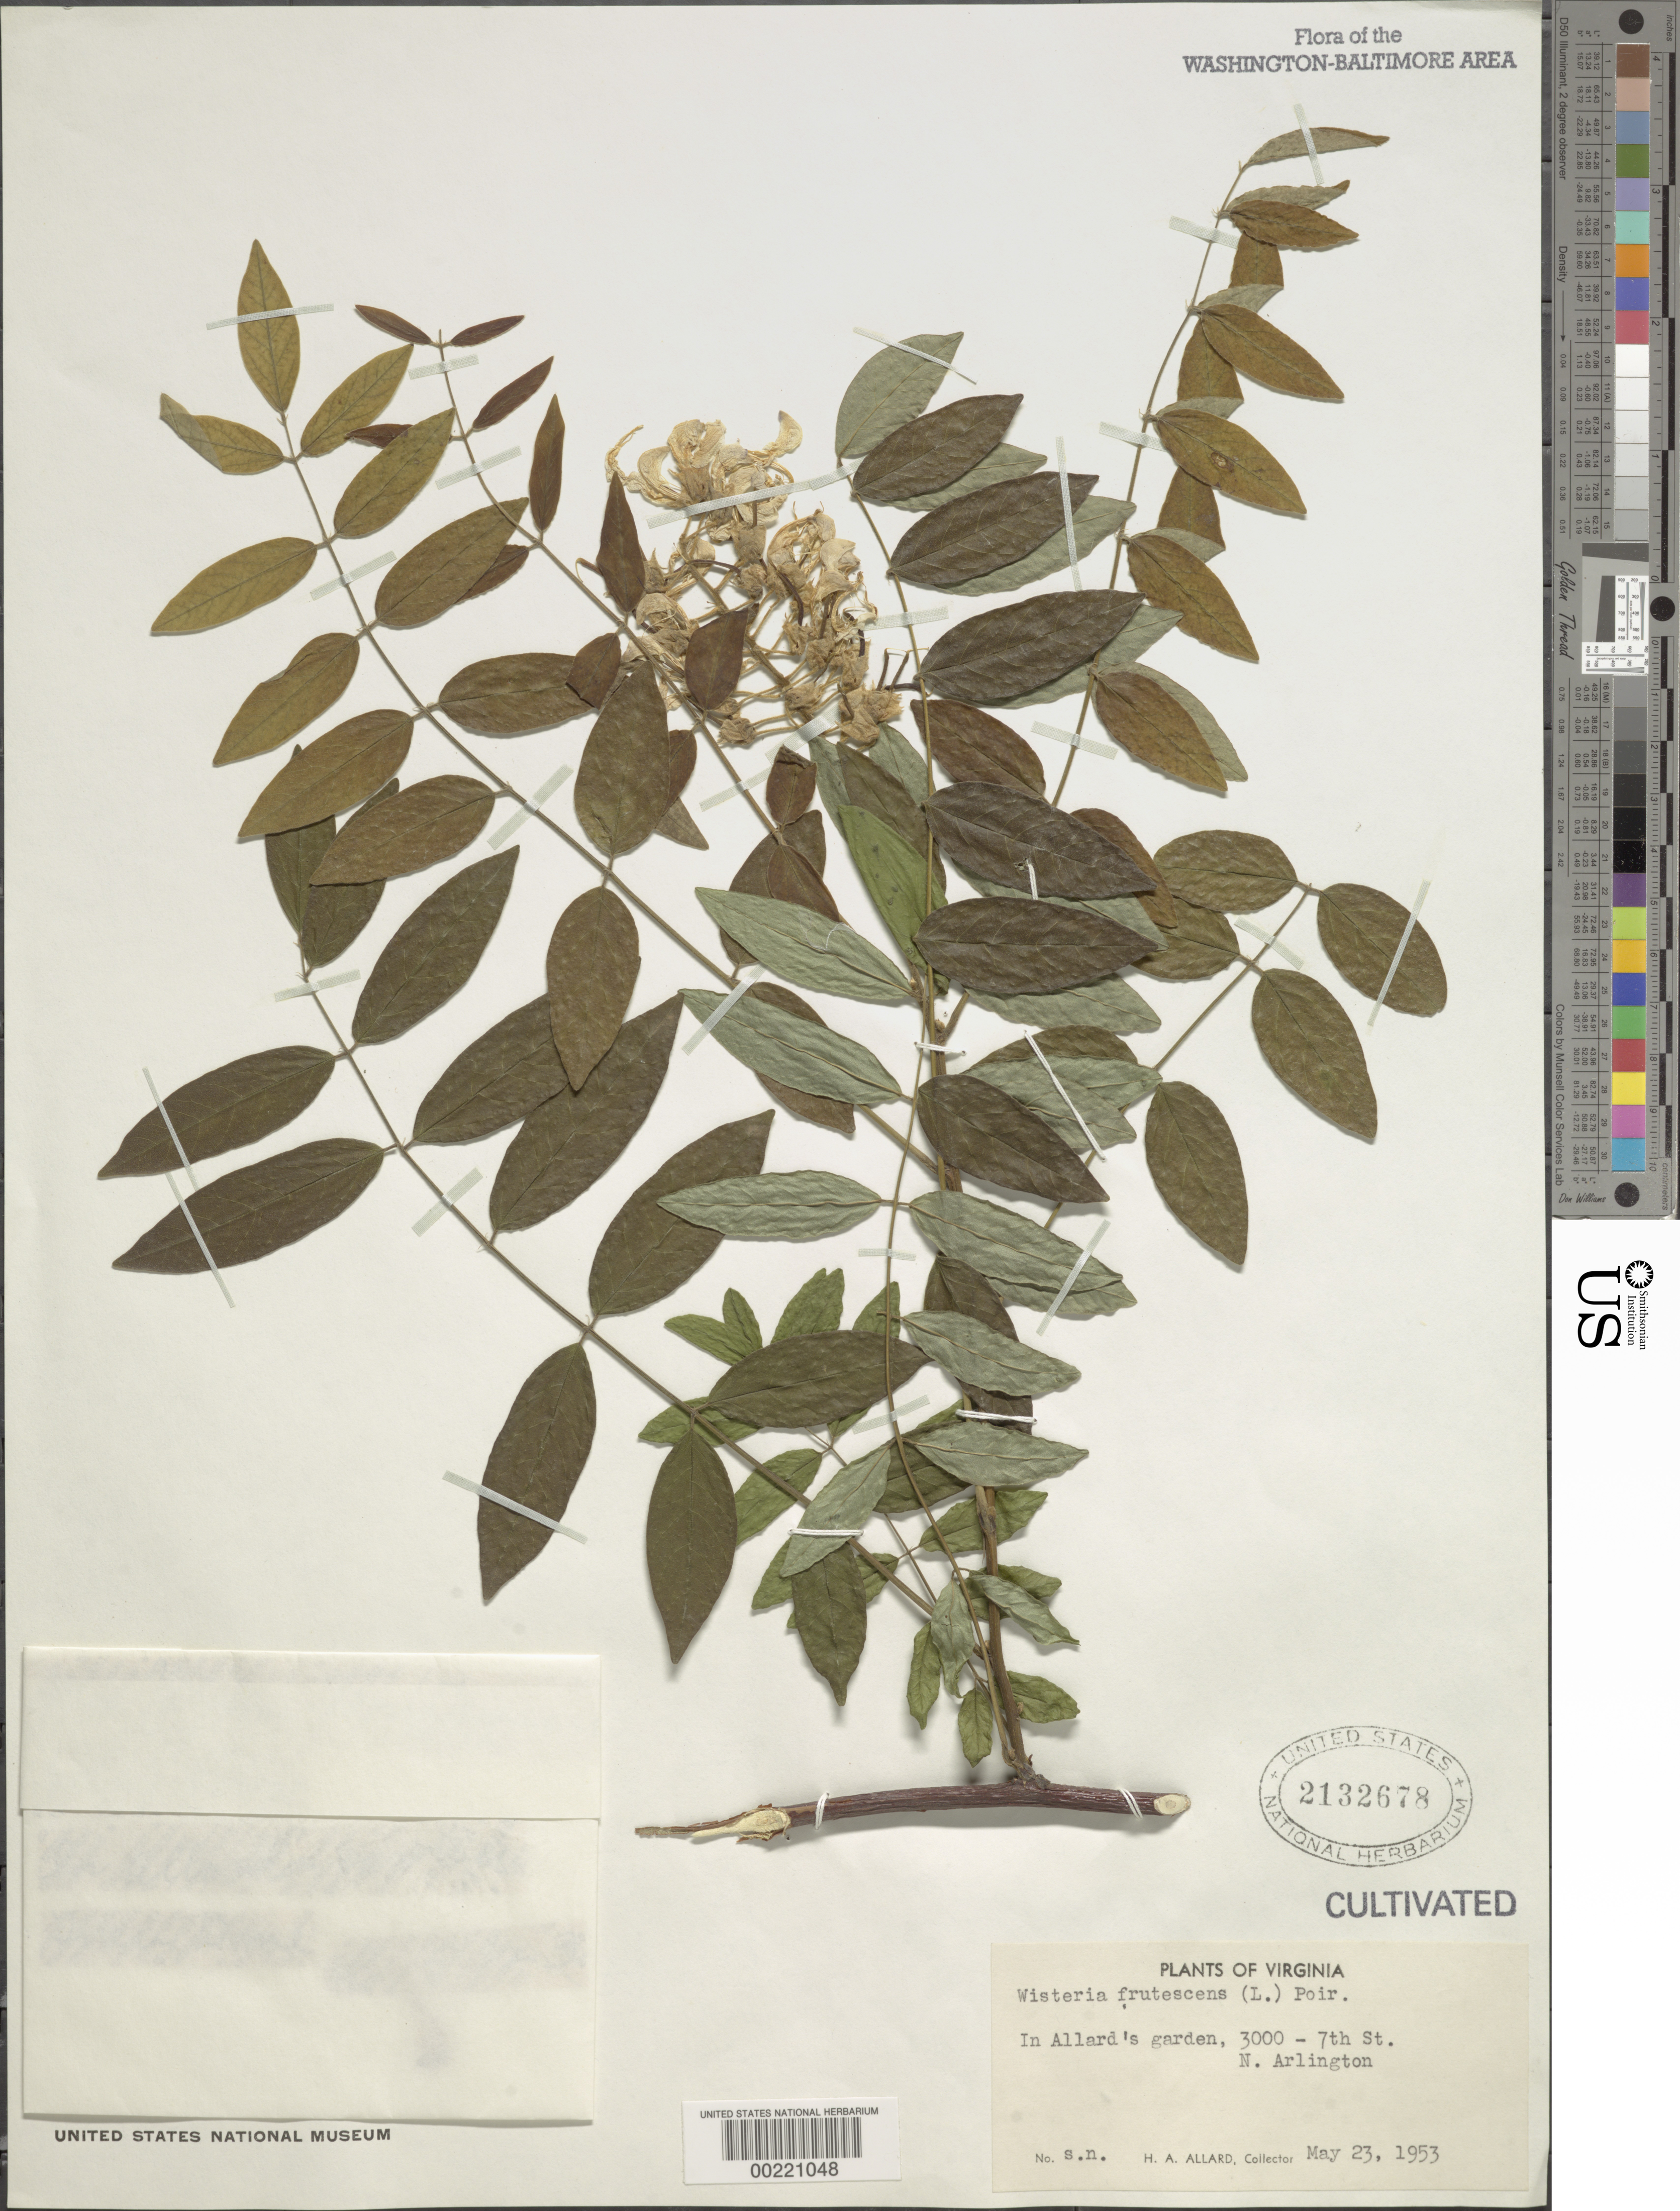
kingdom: Plantae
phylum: Tracheophyta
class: Magnoliopsida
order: Fabales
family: Fabaceae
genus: Wisteria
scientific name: Wisteria frutescens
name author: (L.) Poir.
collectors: H. A. Allard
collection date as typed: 23 May 1953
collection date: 1953-05-23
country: United States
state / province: Virginia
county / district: Arlington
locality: Arlington, 3000 7th St, Allard's Garden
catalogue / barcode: US 2132678